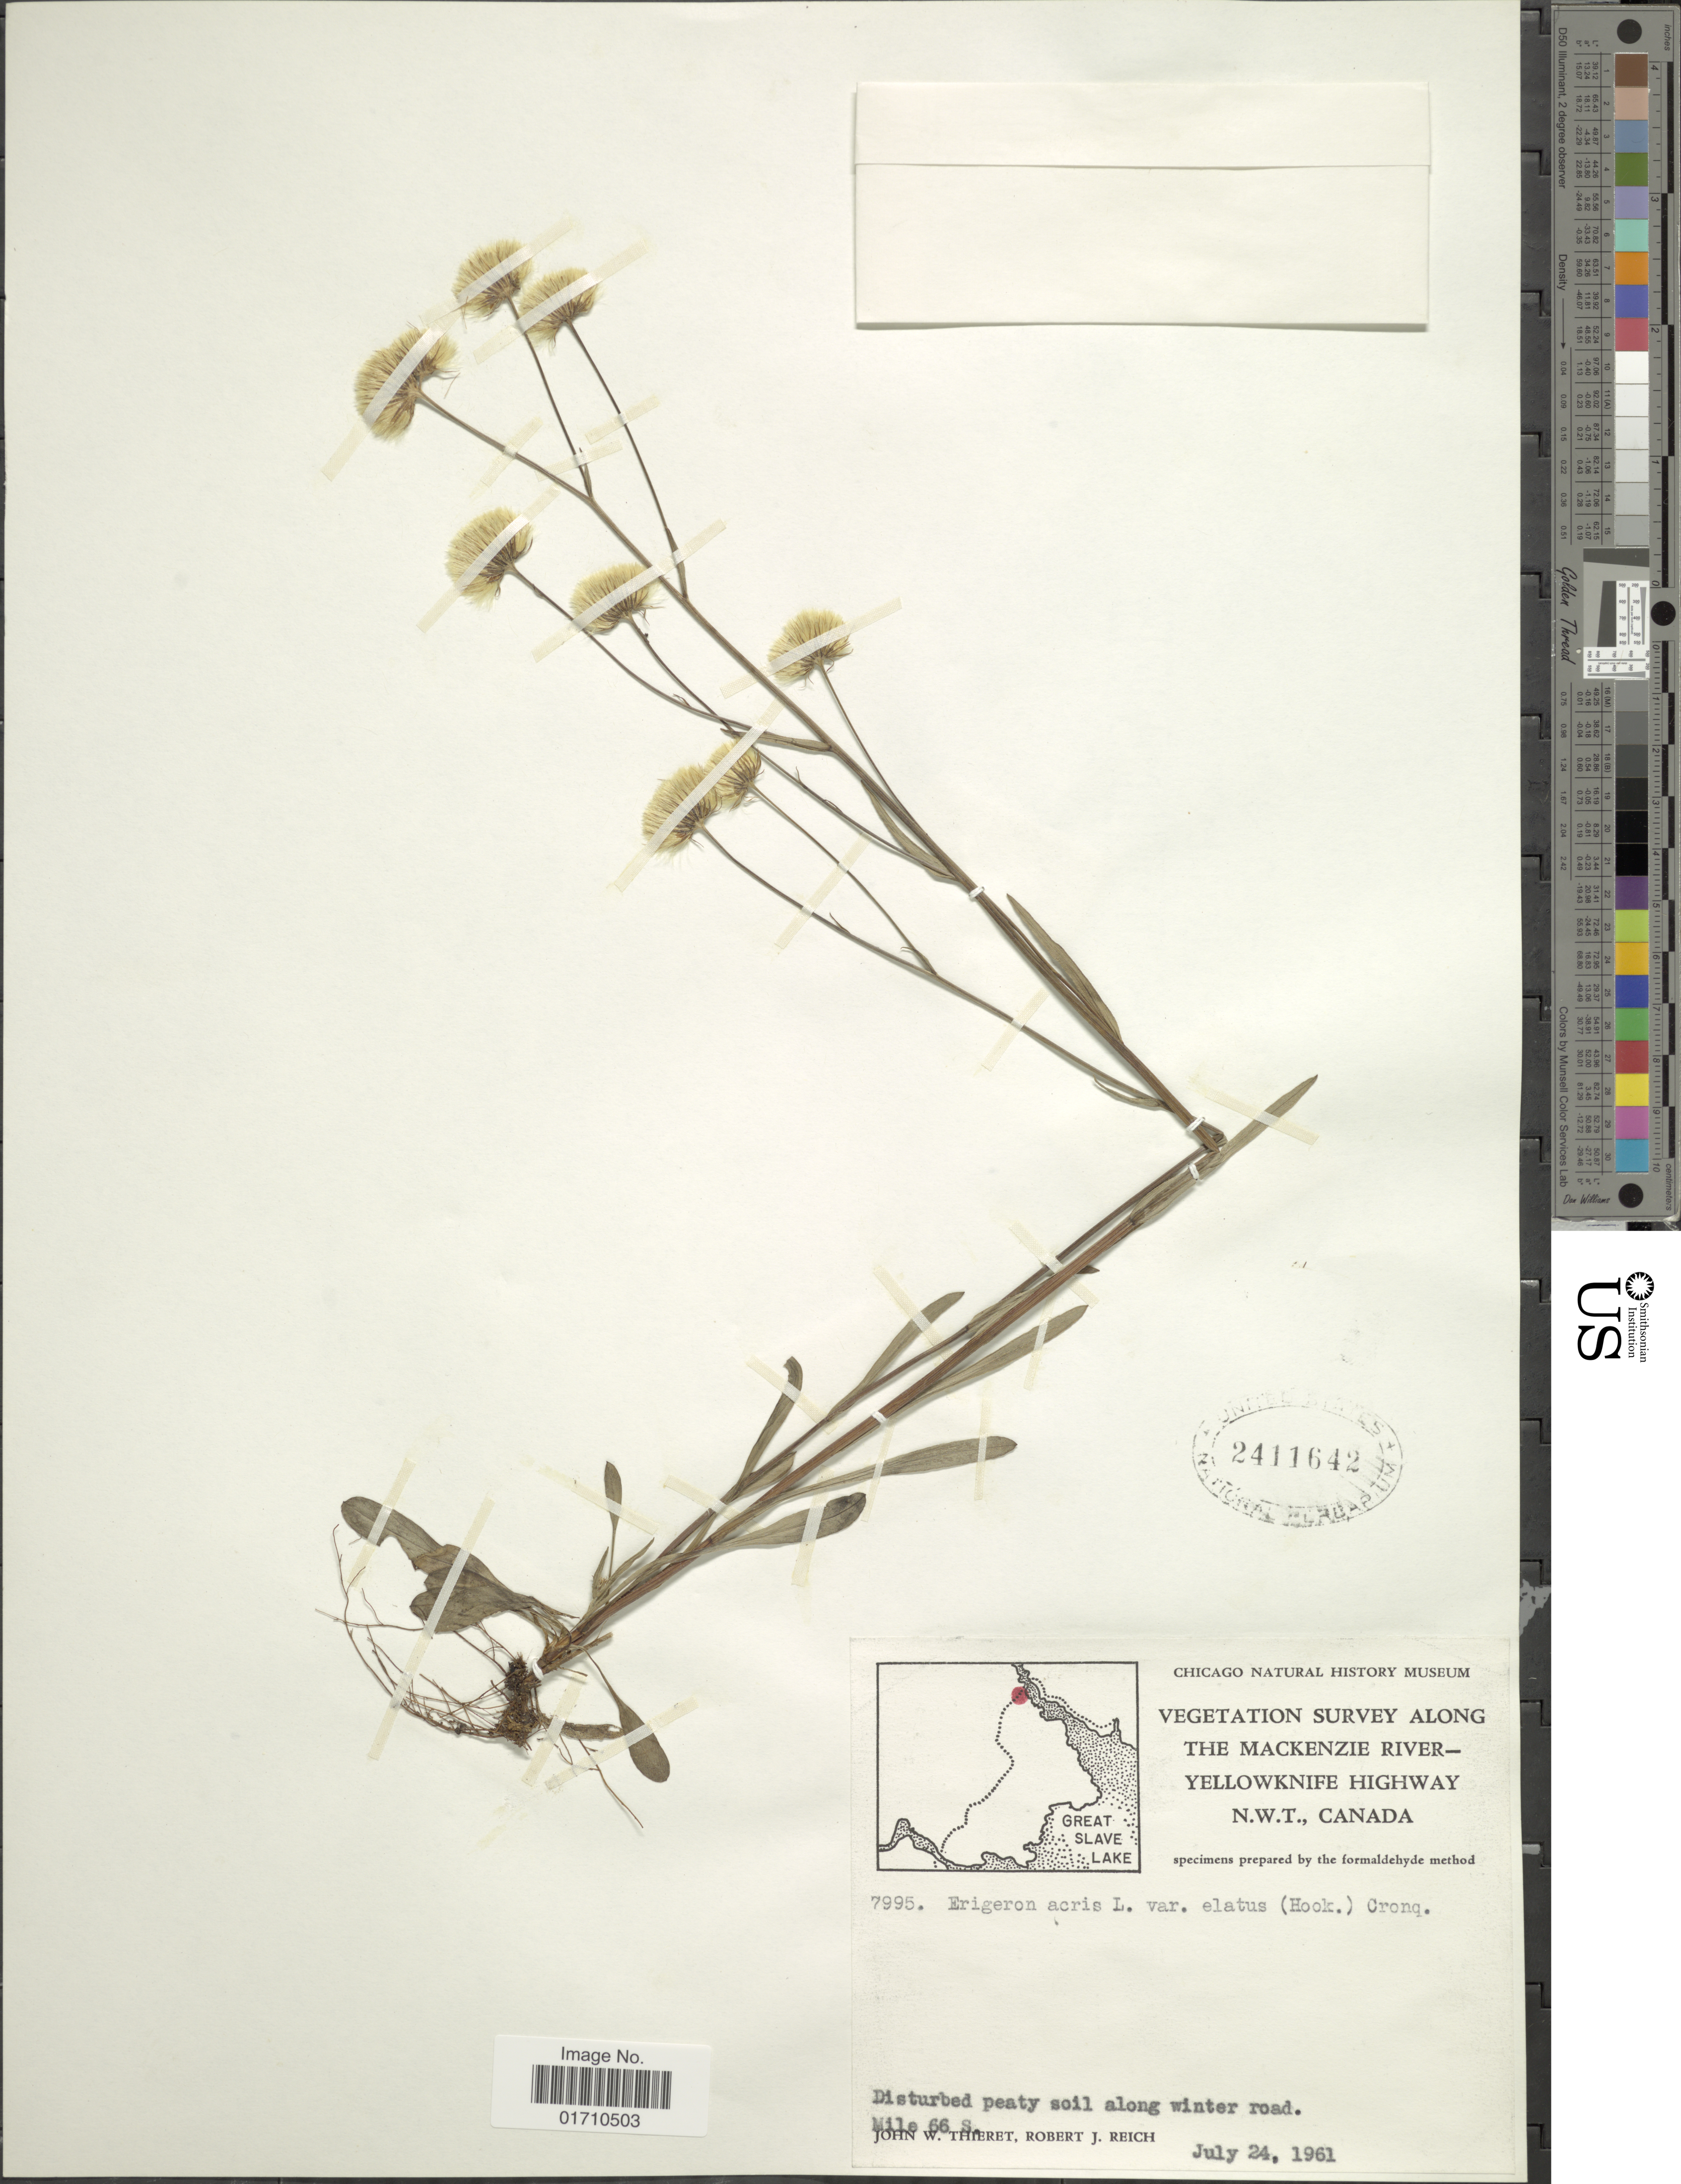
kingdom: Plantae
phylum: Tracheophyta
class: Magnoliopsida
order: Asterales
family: Asteraceae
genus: Erigeron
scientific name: Erigeron acris var. elatus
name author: (Hook.) Cronq.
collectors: J. W. Thieret & R. Reich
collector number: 7995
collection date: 1961-07-24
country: Canada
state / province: Northwest Territories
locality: Vegetation Survey along The Mackenzie River-Yellowknife Highway, Disturbed peaty soil along winter road, Mile 66 S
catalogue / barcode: US 2411642